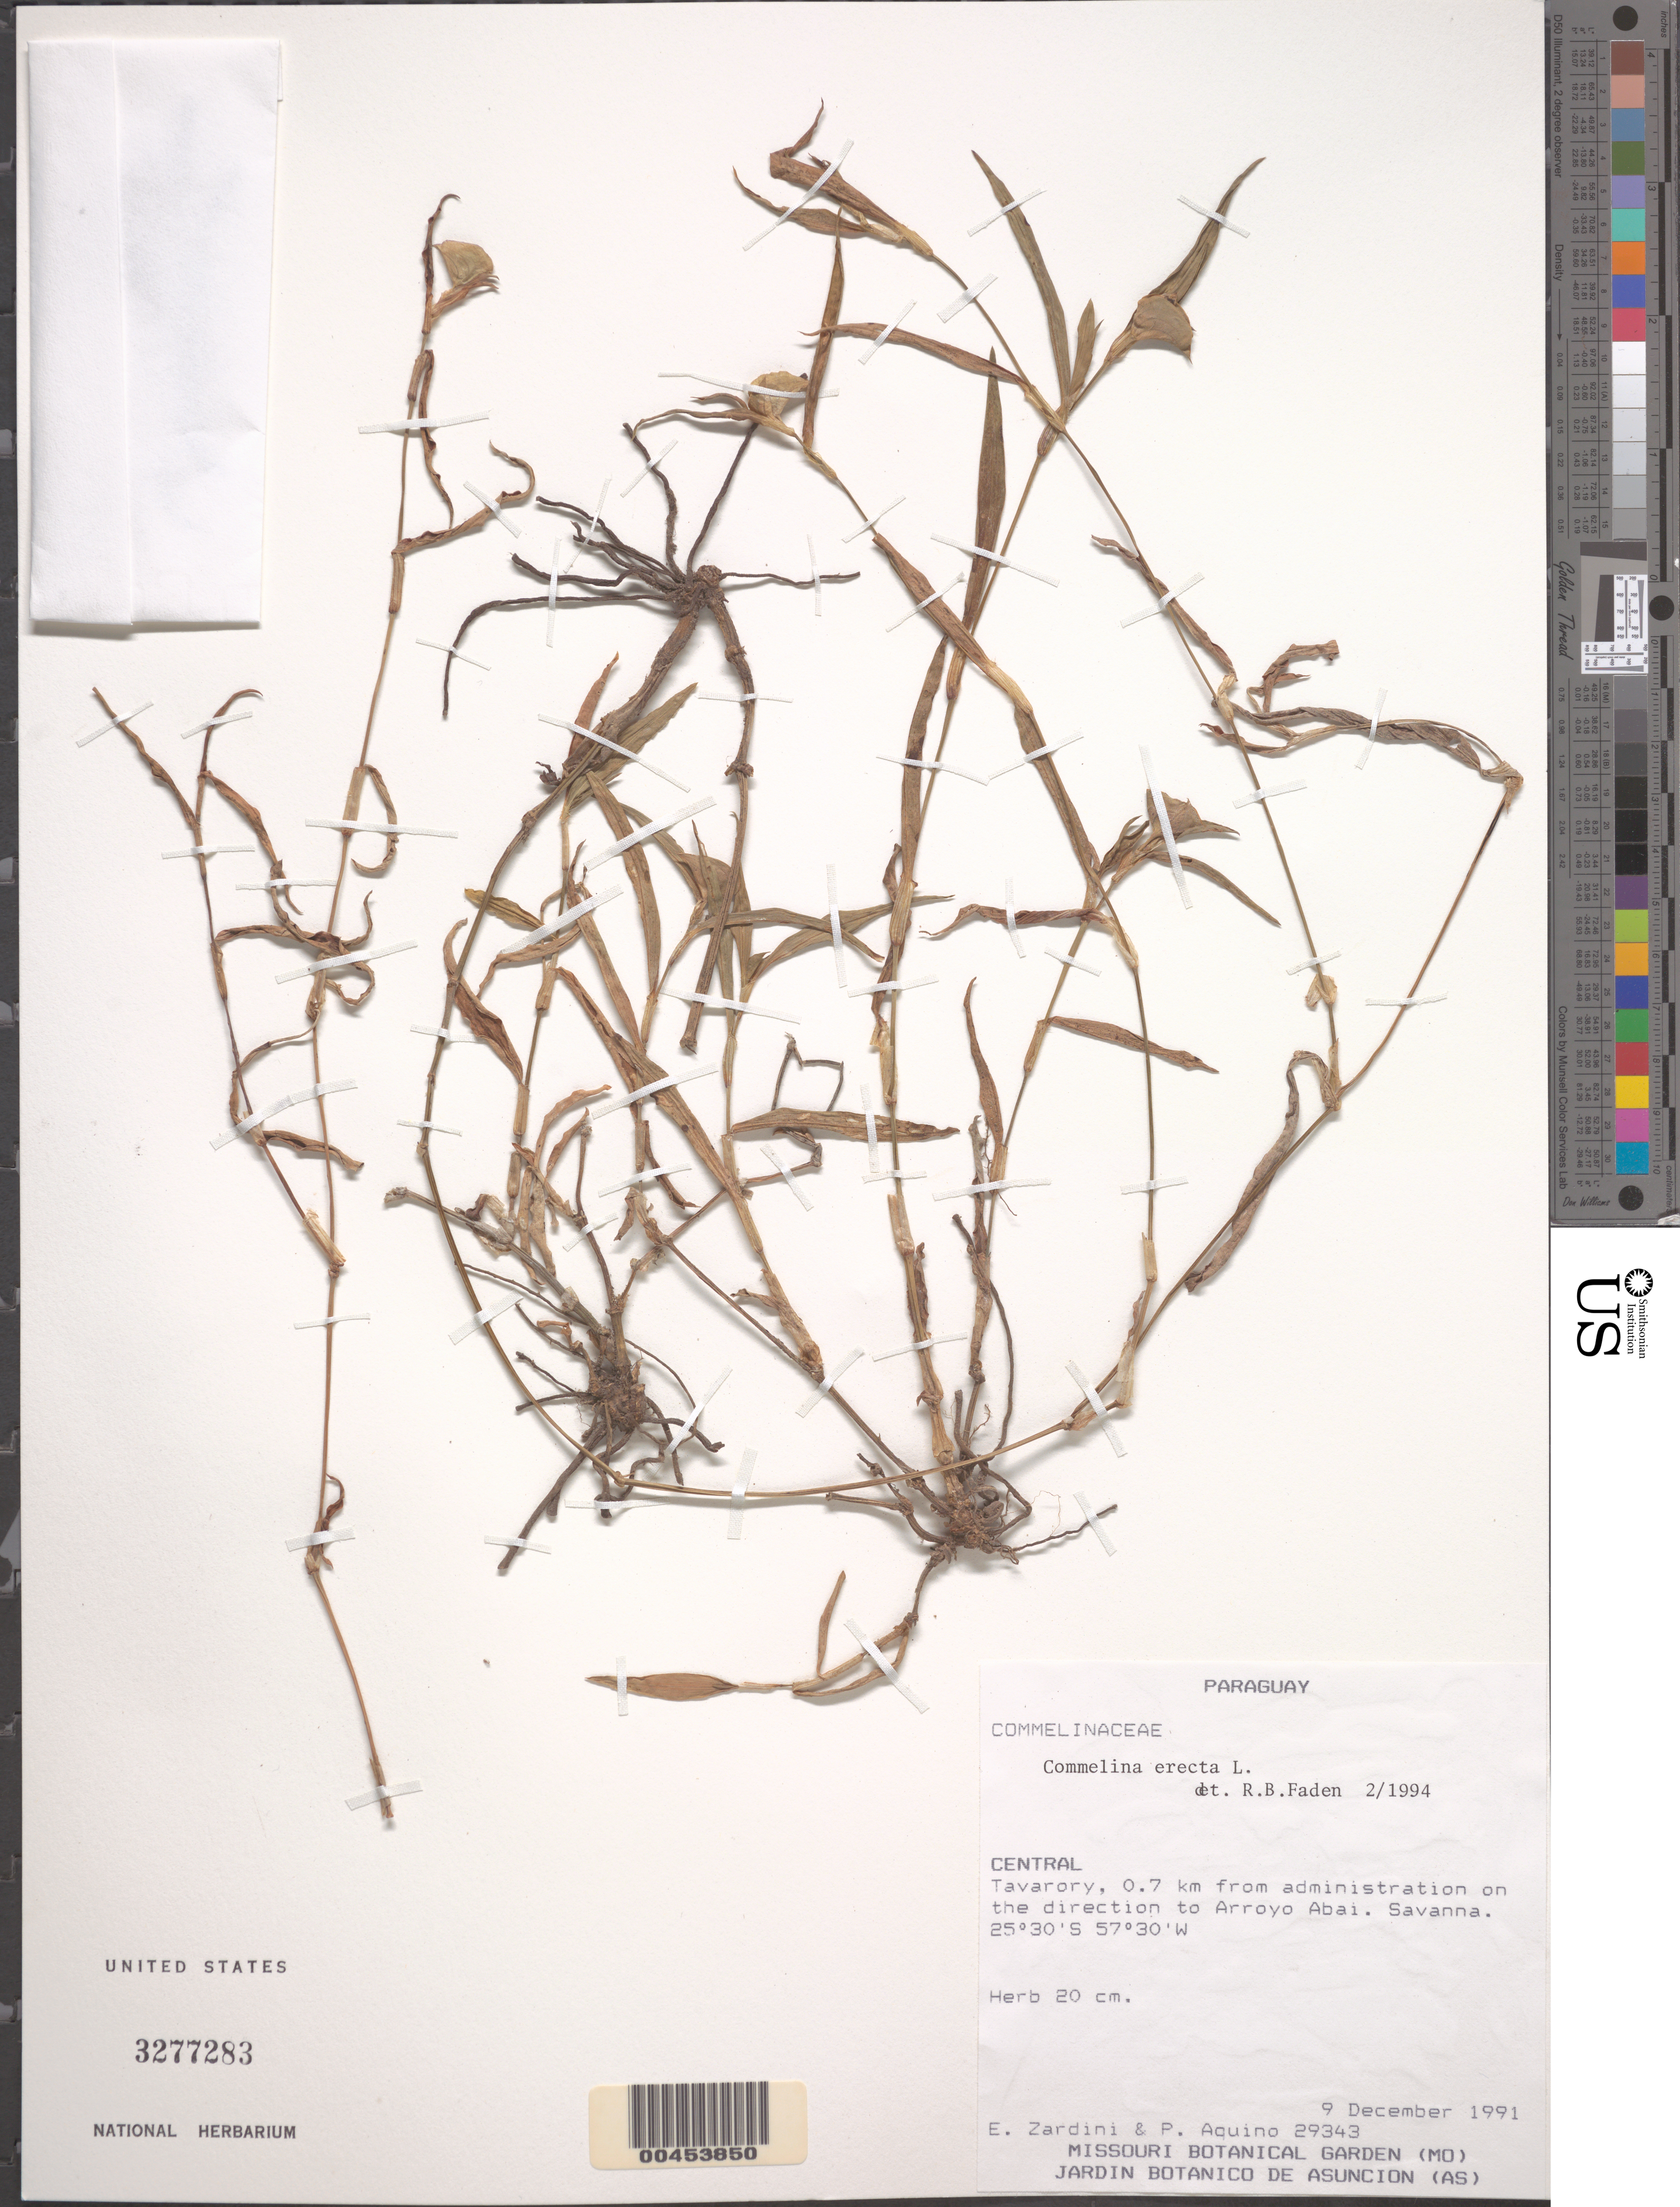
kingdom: Plantae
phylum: Tracheophyta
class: Liliopsida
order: Commelinales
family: Commelinaceae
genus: Commelina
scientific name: Commelina erecta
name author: L.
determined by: Faden, Robert B., (US), Smithsonian Institution - National Museum of Natural History (UNITED STATES)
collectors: E. M. Zardini & P. Aquino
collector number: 29343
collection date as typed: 09 Dec 1991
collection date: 1991-12-09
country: Paraguay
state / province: Central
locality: Tavarory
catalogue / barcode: US 3277283